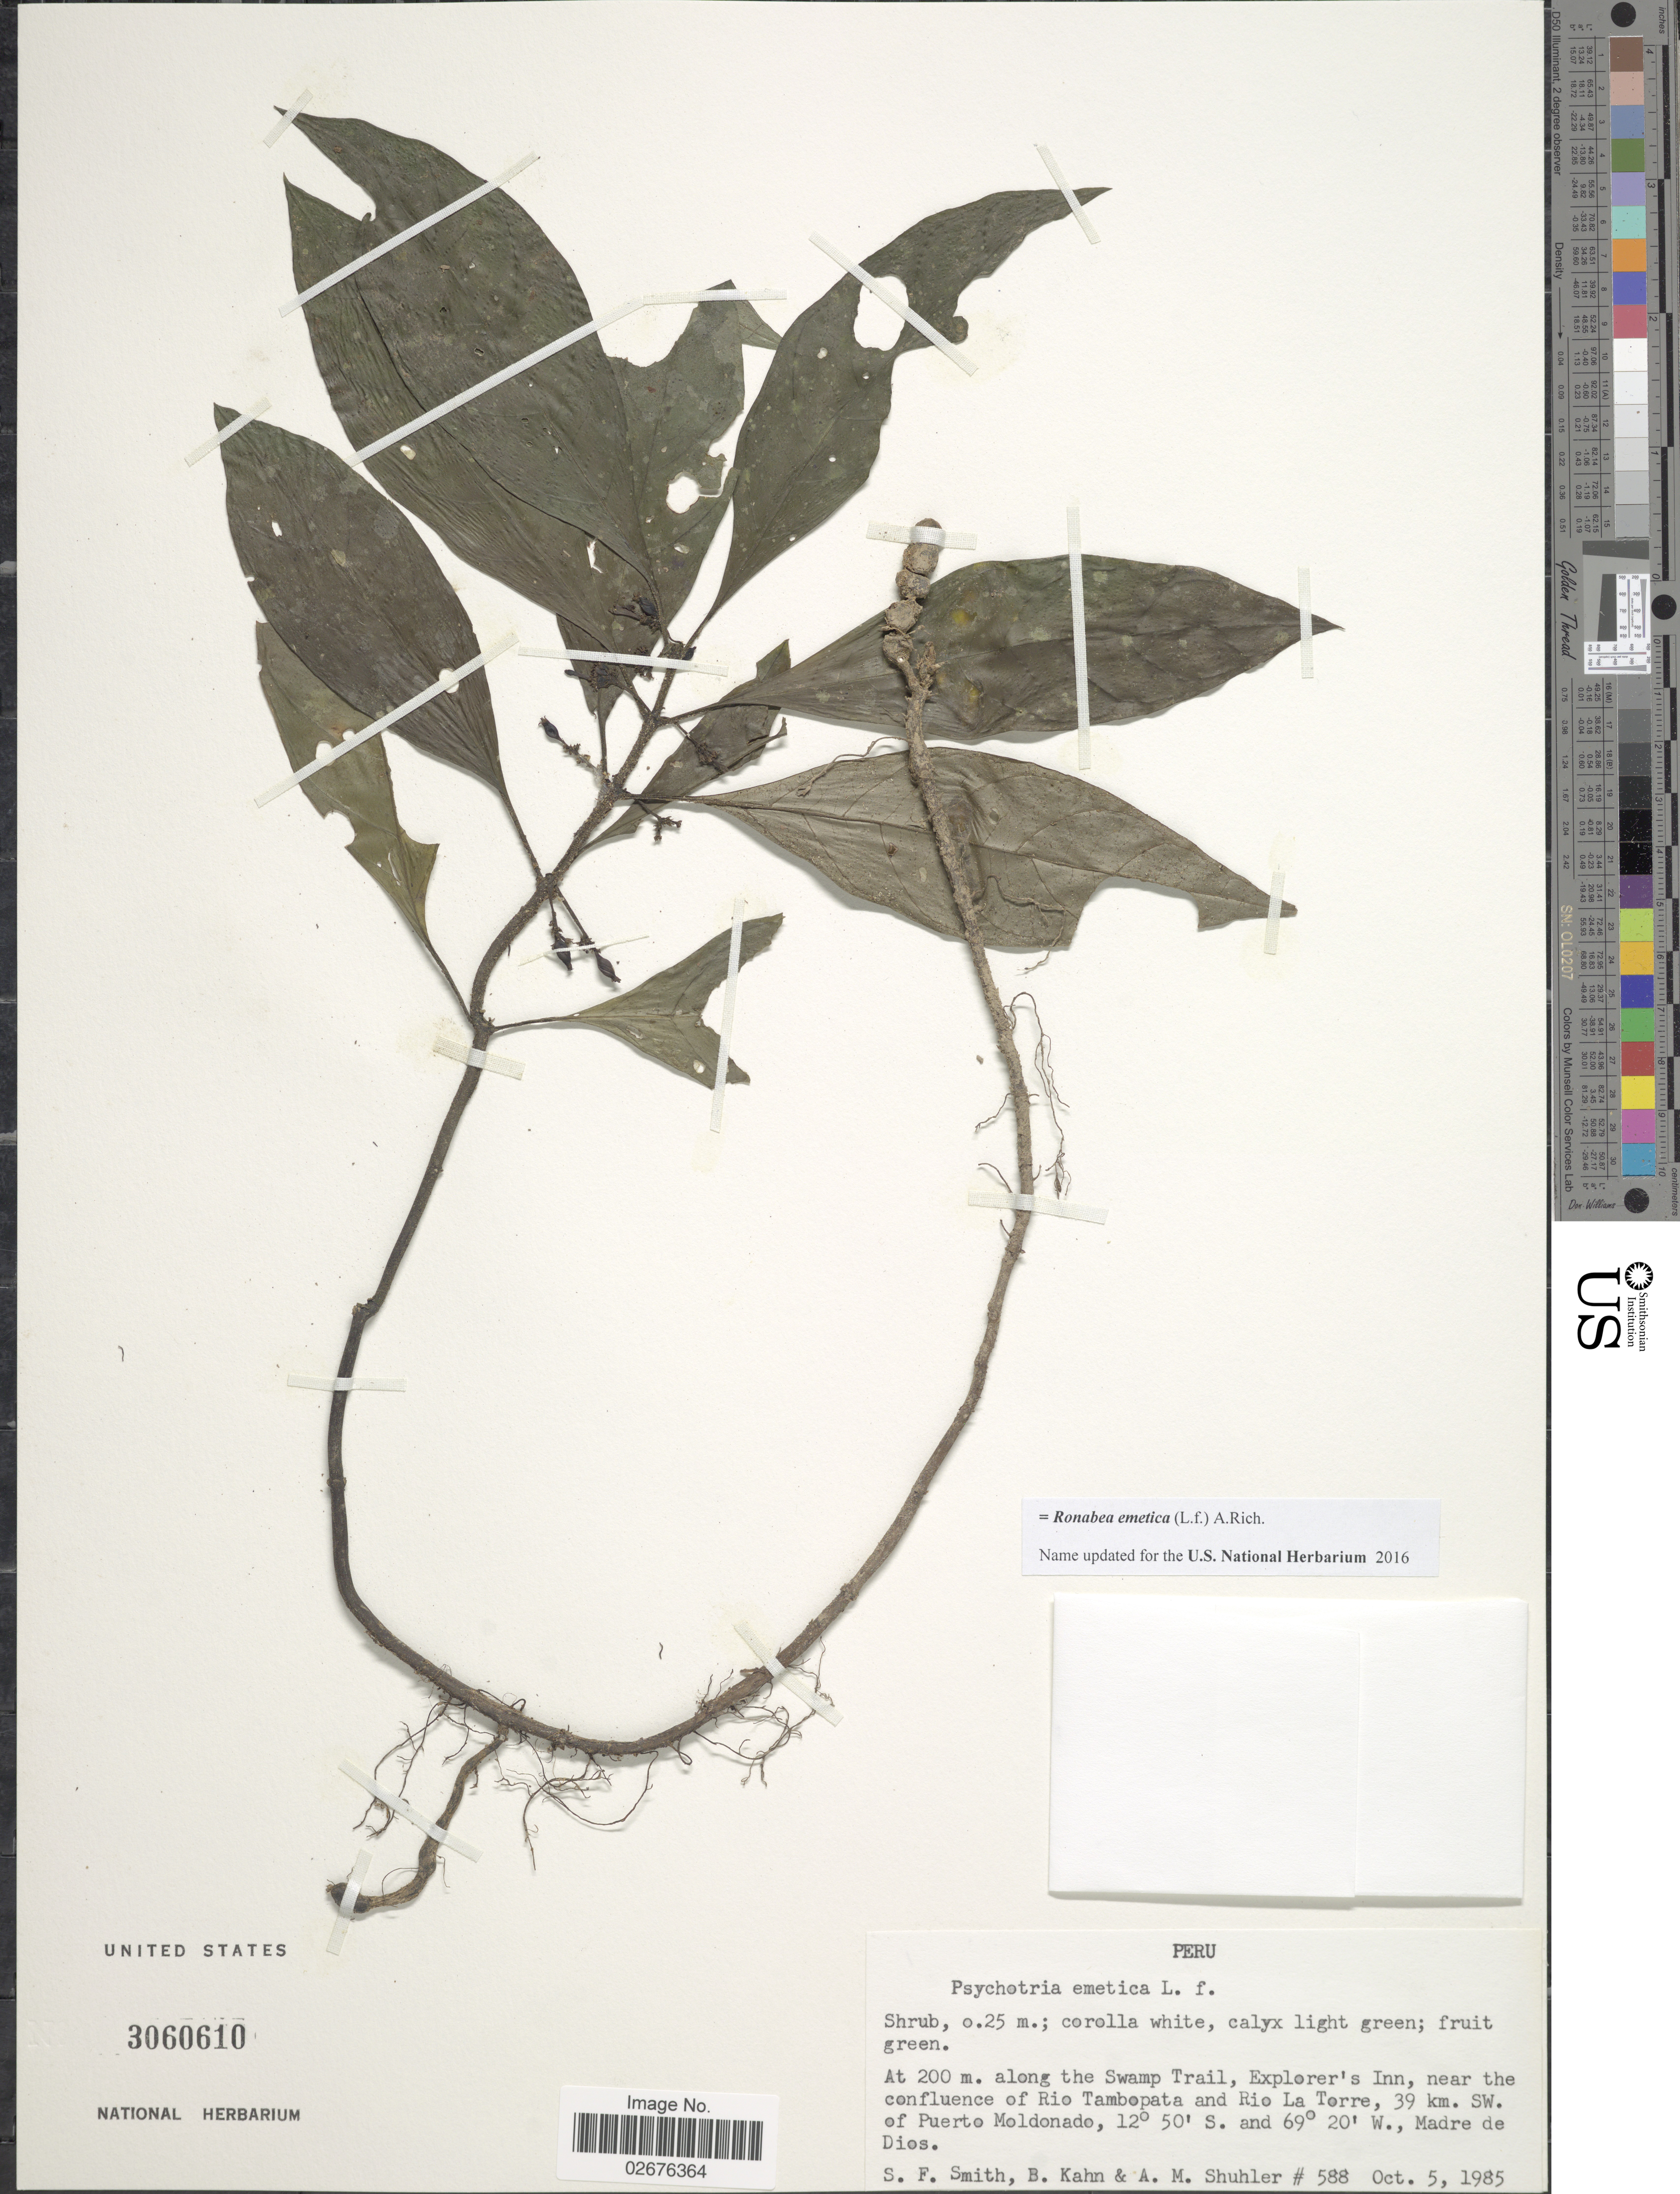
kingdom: Plantae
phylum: Tracheophyta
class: Magnoliopsida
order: Gentianales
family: Rubiaceae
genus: Ronabea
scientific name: Ronabea emetica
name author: (L. f.) A. Rich.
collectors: S.F. Smith, B. Kahn & A. Shuhler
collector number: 588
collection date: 1985-10-05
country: Peru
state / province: Madre de Dios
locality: At 200 m. along the Swamp Trail, Explorer's Inn, near the confluence of Rio Tambopata and Rio La Torre, 39 km. SW. of Puerto Moldonado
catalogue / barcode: US 3060610